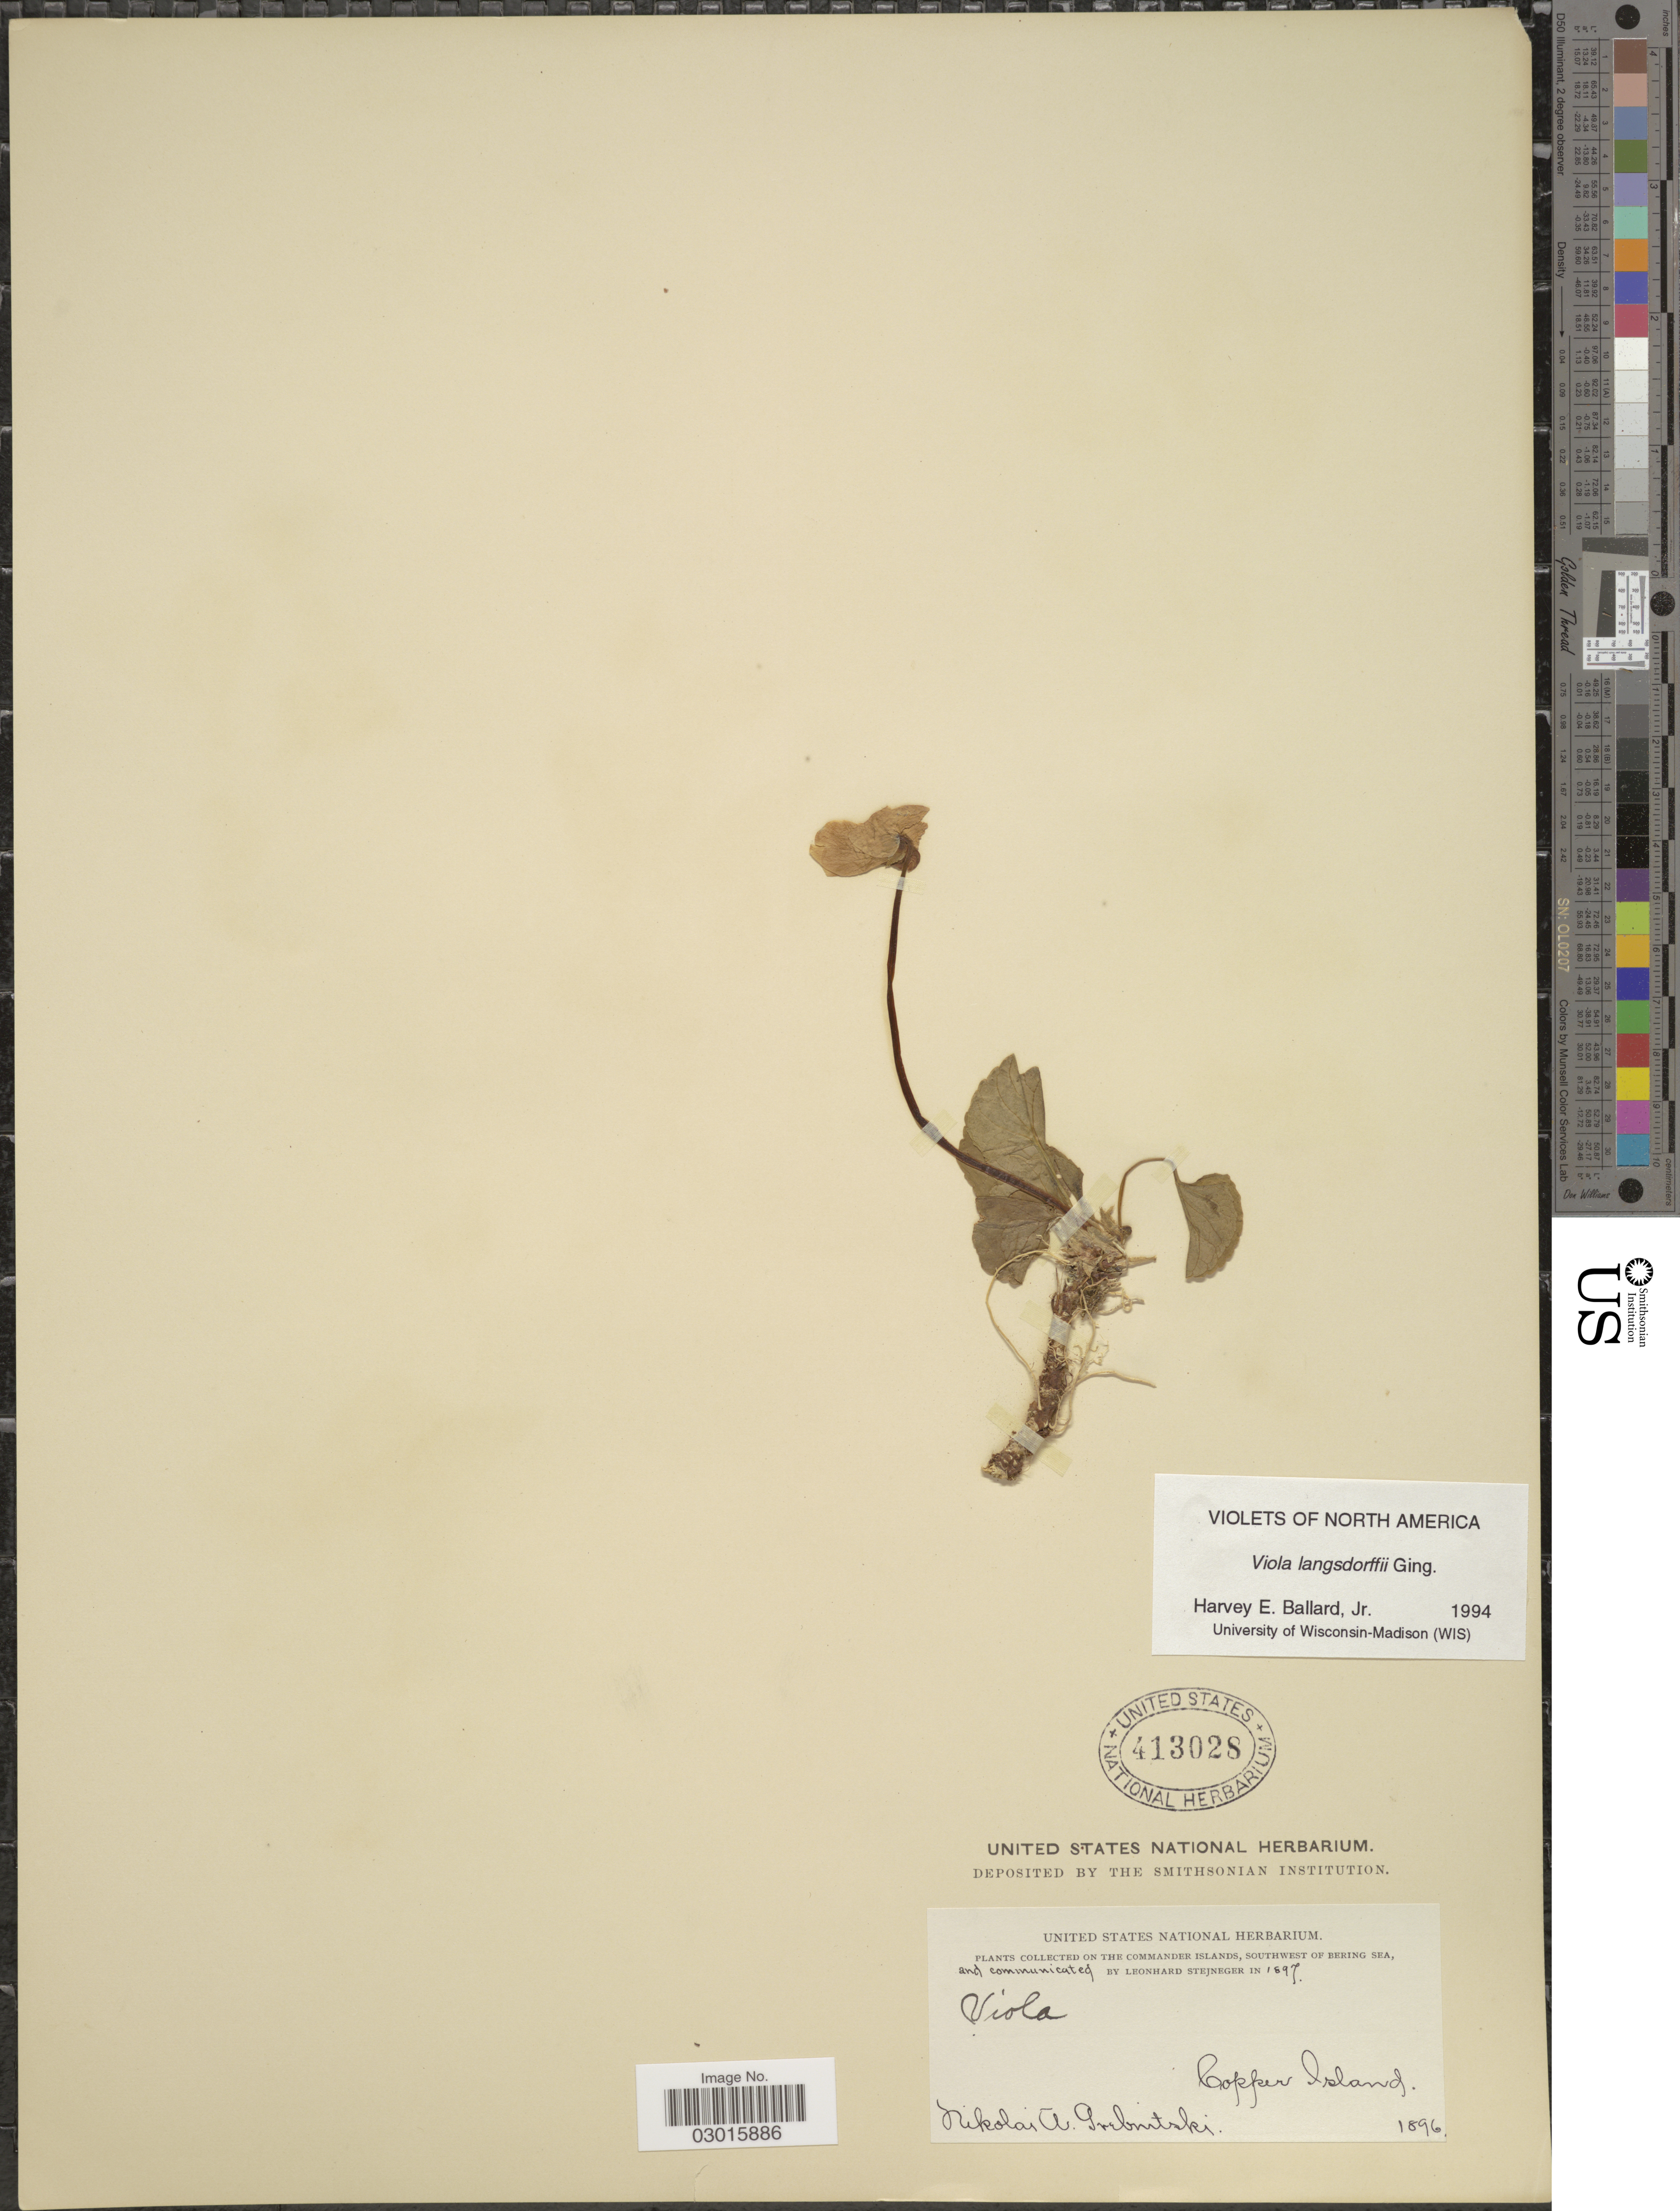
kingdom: Plantae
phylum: Tracheophyta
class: Magnoliopsida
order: Malpighiales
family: Violaceae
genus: Viola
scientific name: Viola langsdorffii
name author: Fisch. ex Ging.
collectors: N. Grebritski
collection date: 1896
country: Russian Federation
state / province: Kamchatka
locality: On the Commander Islands, Southwest of Bering Sea, Copper Island.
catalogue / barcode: US 413028